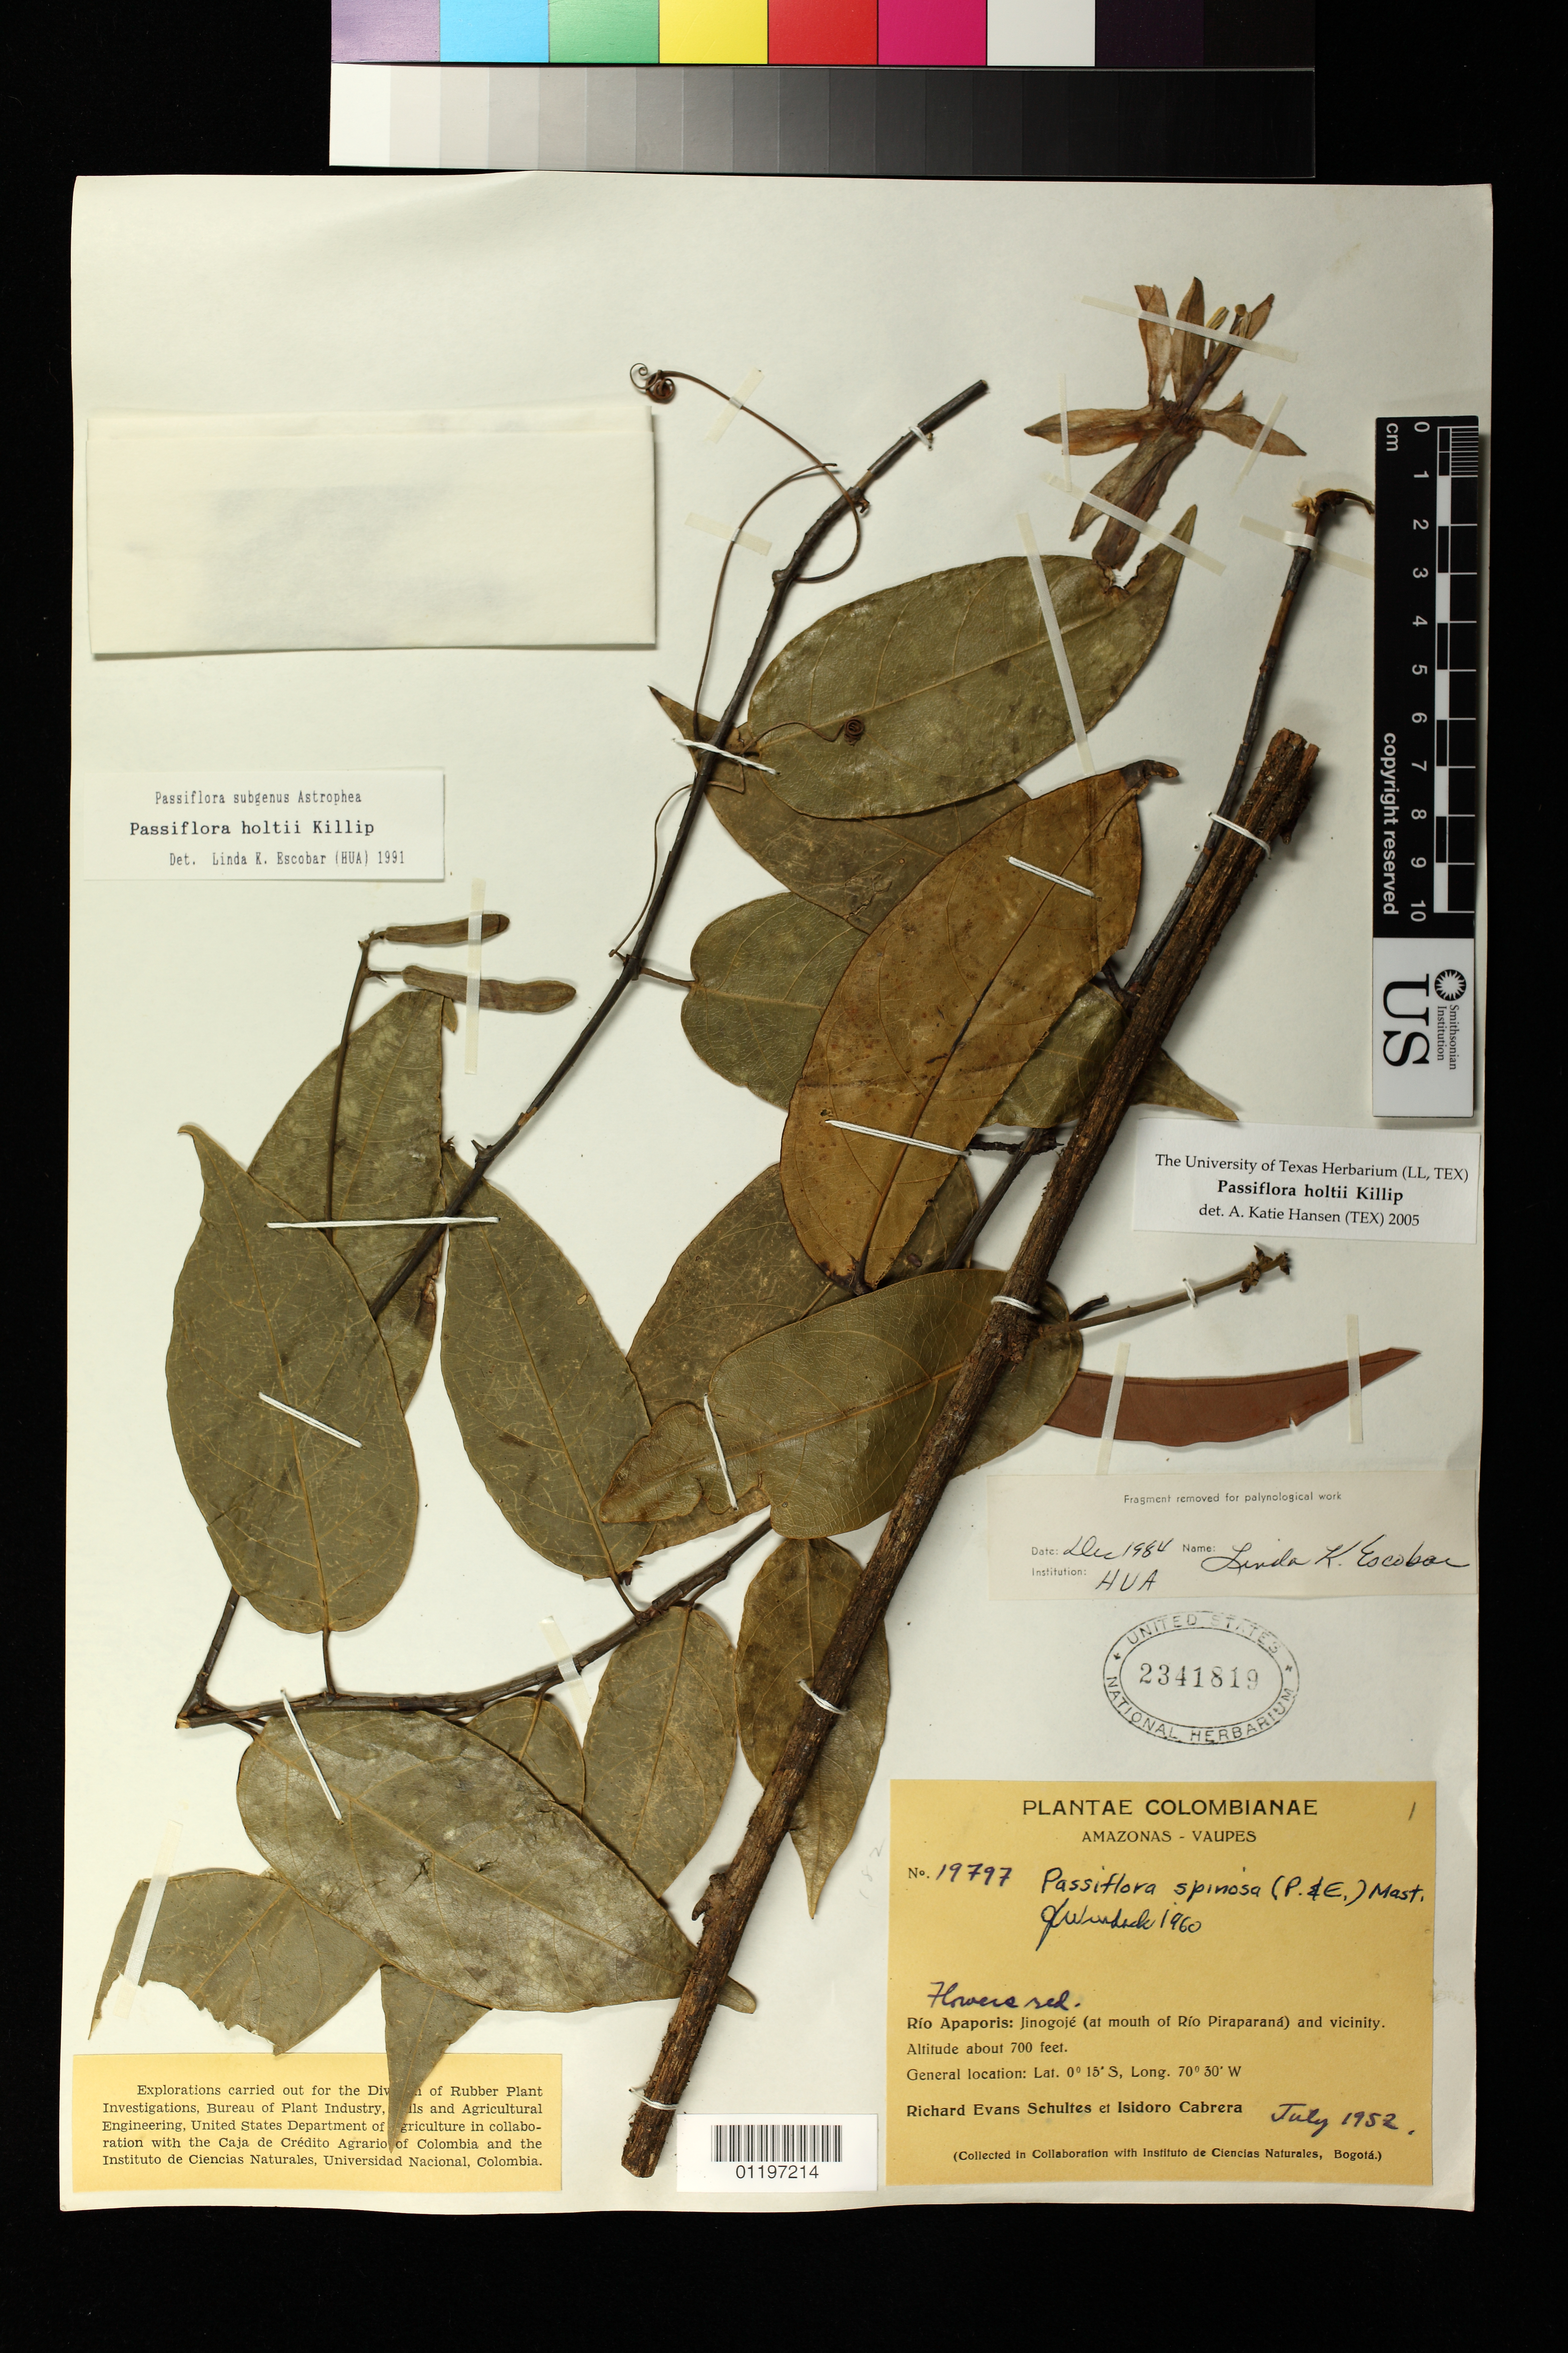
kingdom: Plantae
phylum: Tracheophyta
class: Magnoliopsida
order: Malpighiales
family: Passifloraceae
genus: Passiflora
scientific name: Passiflora holtii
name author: Killip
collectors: R. E. Schultes & I. Cabrera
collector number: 19797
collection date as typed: Jul 1952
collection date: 1952-07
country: Brazil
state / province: Amazonas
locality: Río Apaporis: Jinogojé (at mouth of Río Piraparaná) and vicinity.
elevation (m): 213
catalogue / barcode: US 2341819